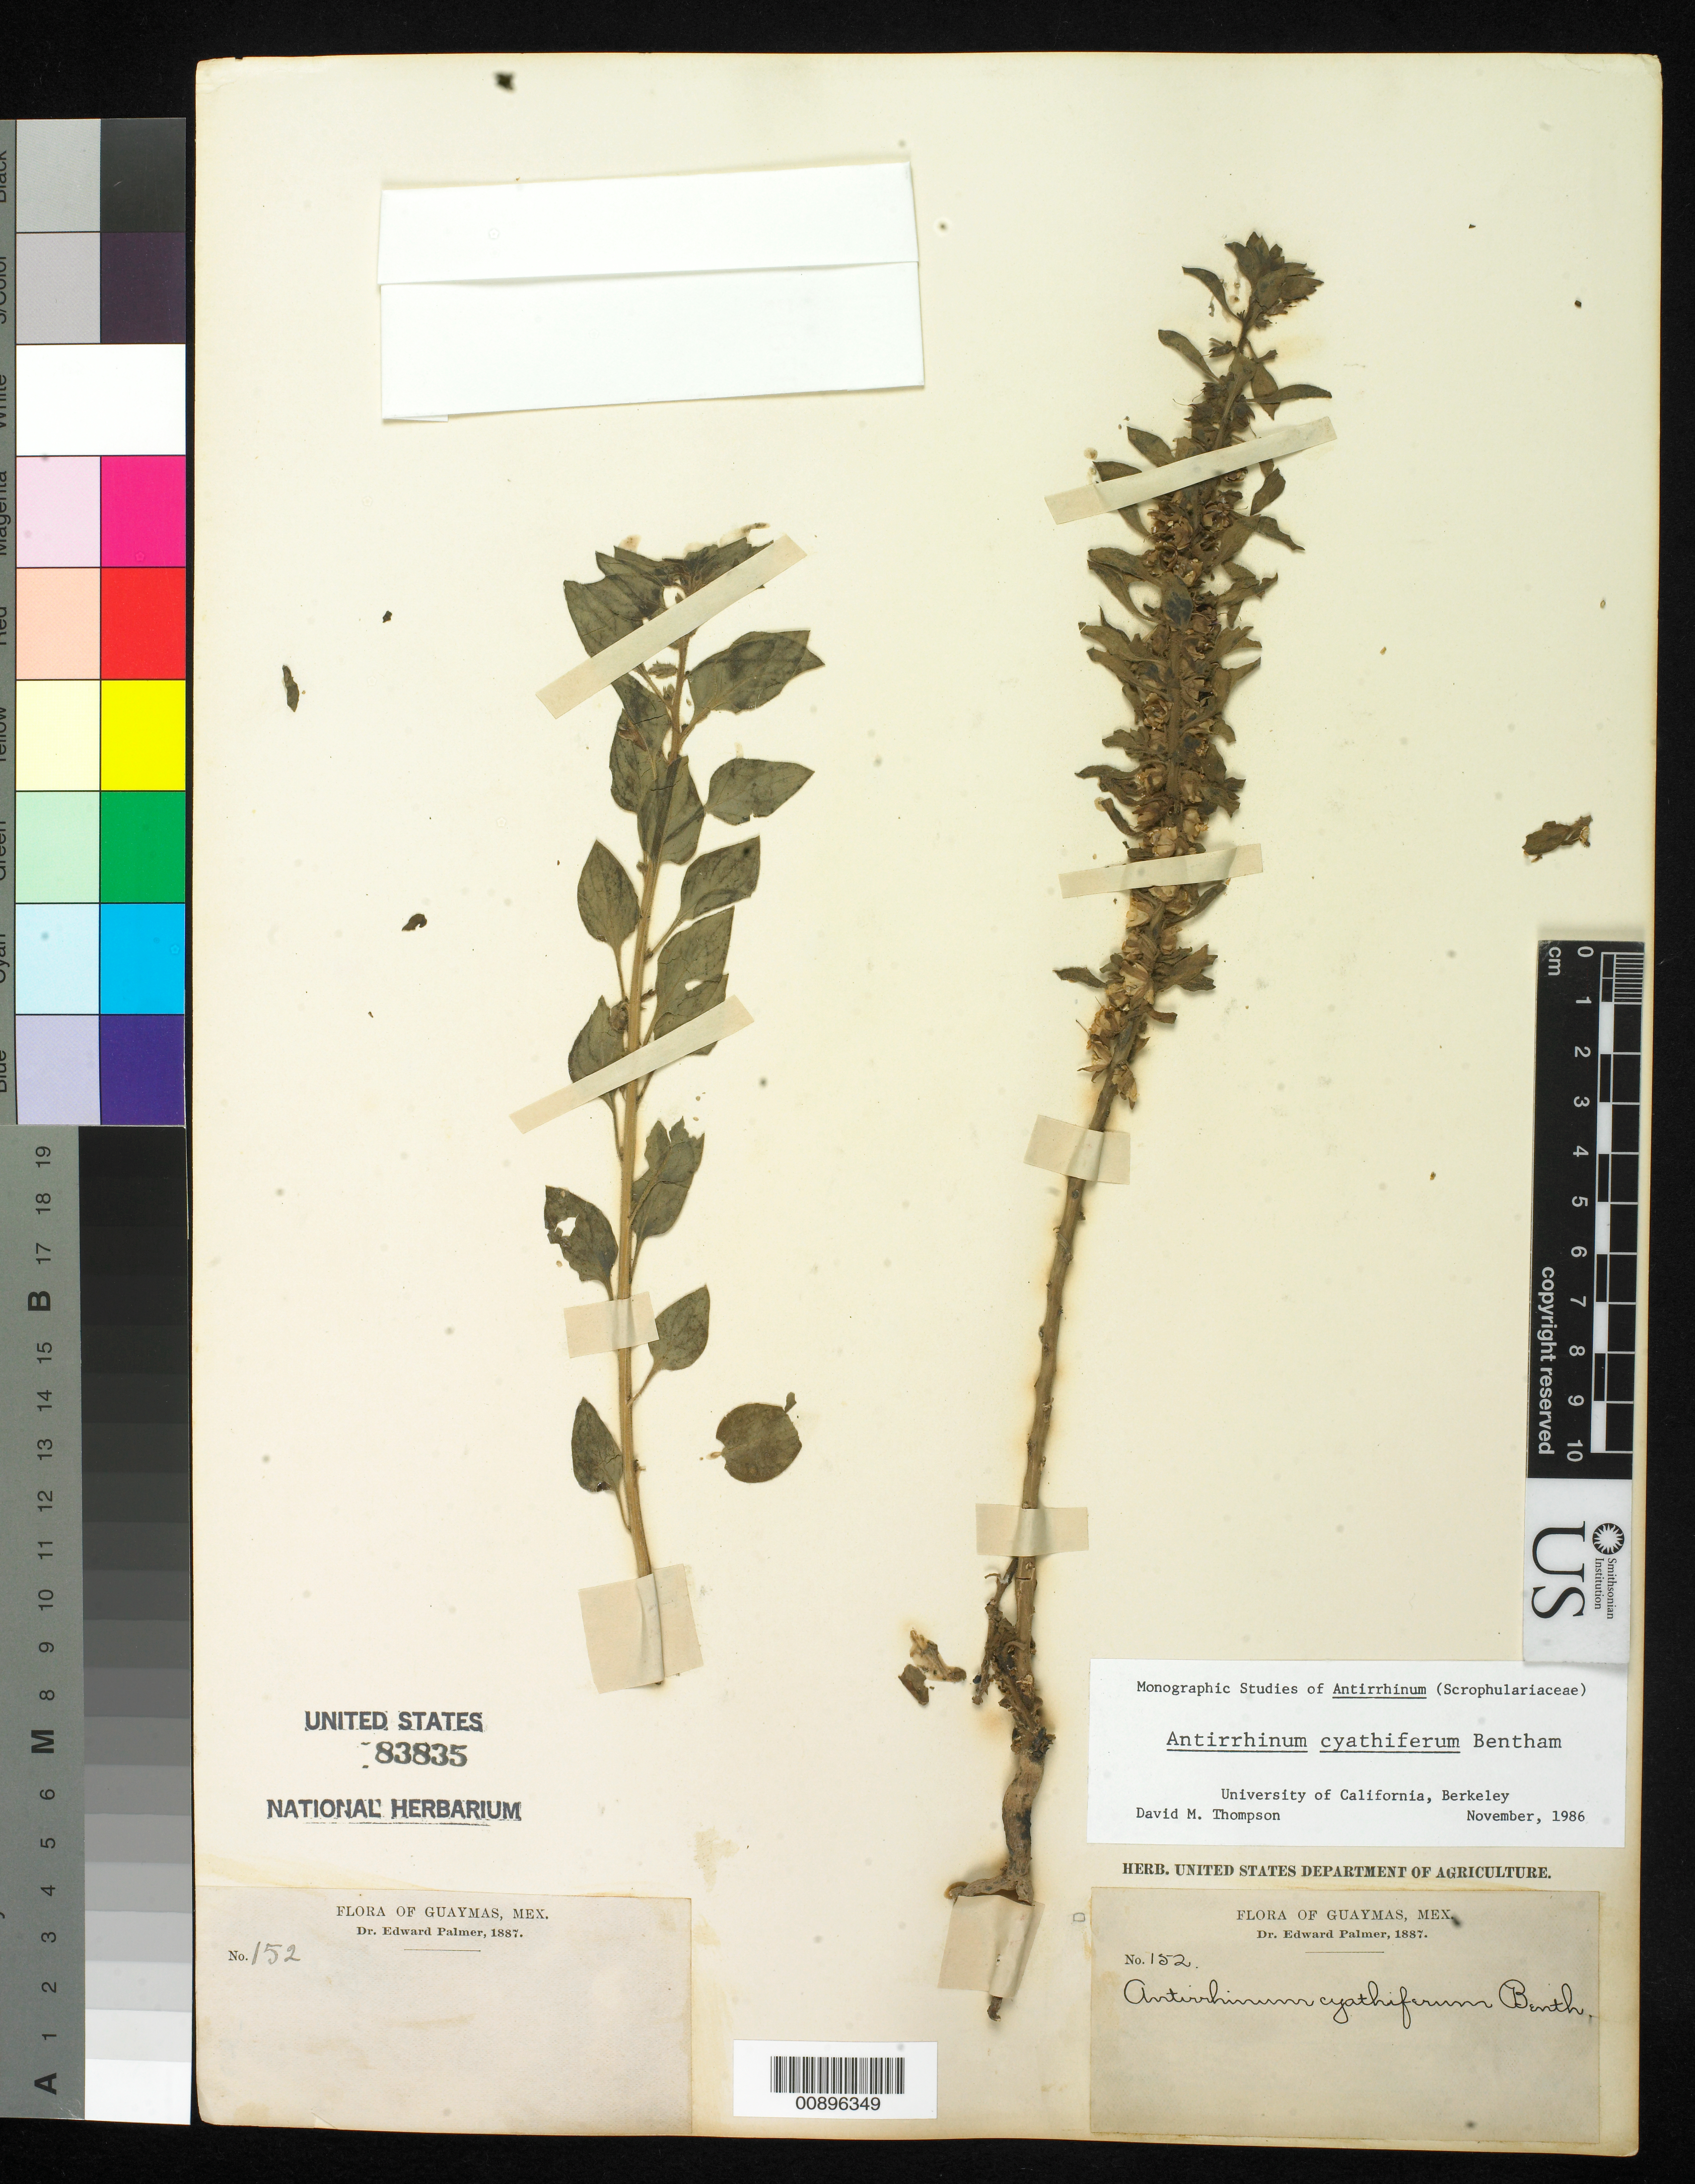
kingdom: Plantae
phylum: Tracheophyta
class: Magnoliopsida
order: Lamiales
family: Plantaginaceae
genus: Pseudorontium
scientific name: Pseudorontium cyathiferum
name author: (Benth.) Rothm.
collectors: E. Palmer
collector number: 152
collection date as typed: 1887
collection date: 1887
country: Mexico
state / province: Sonora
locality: Guaymas, Sonora.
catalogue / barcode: US 83835